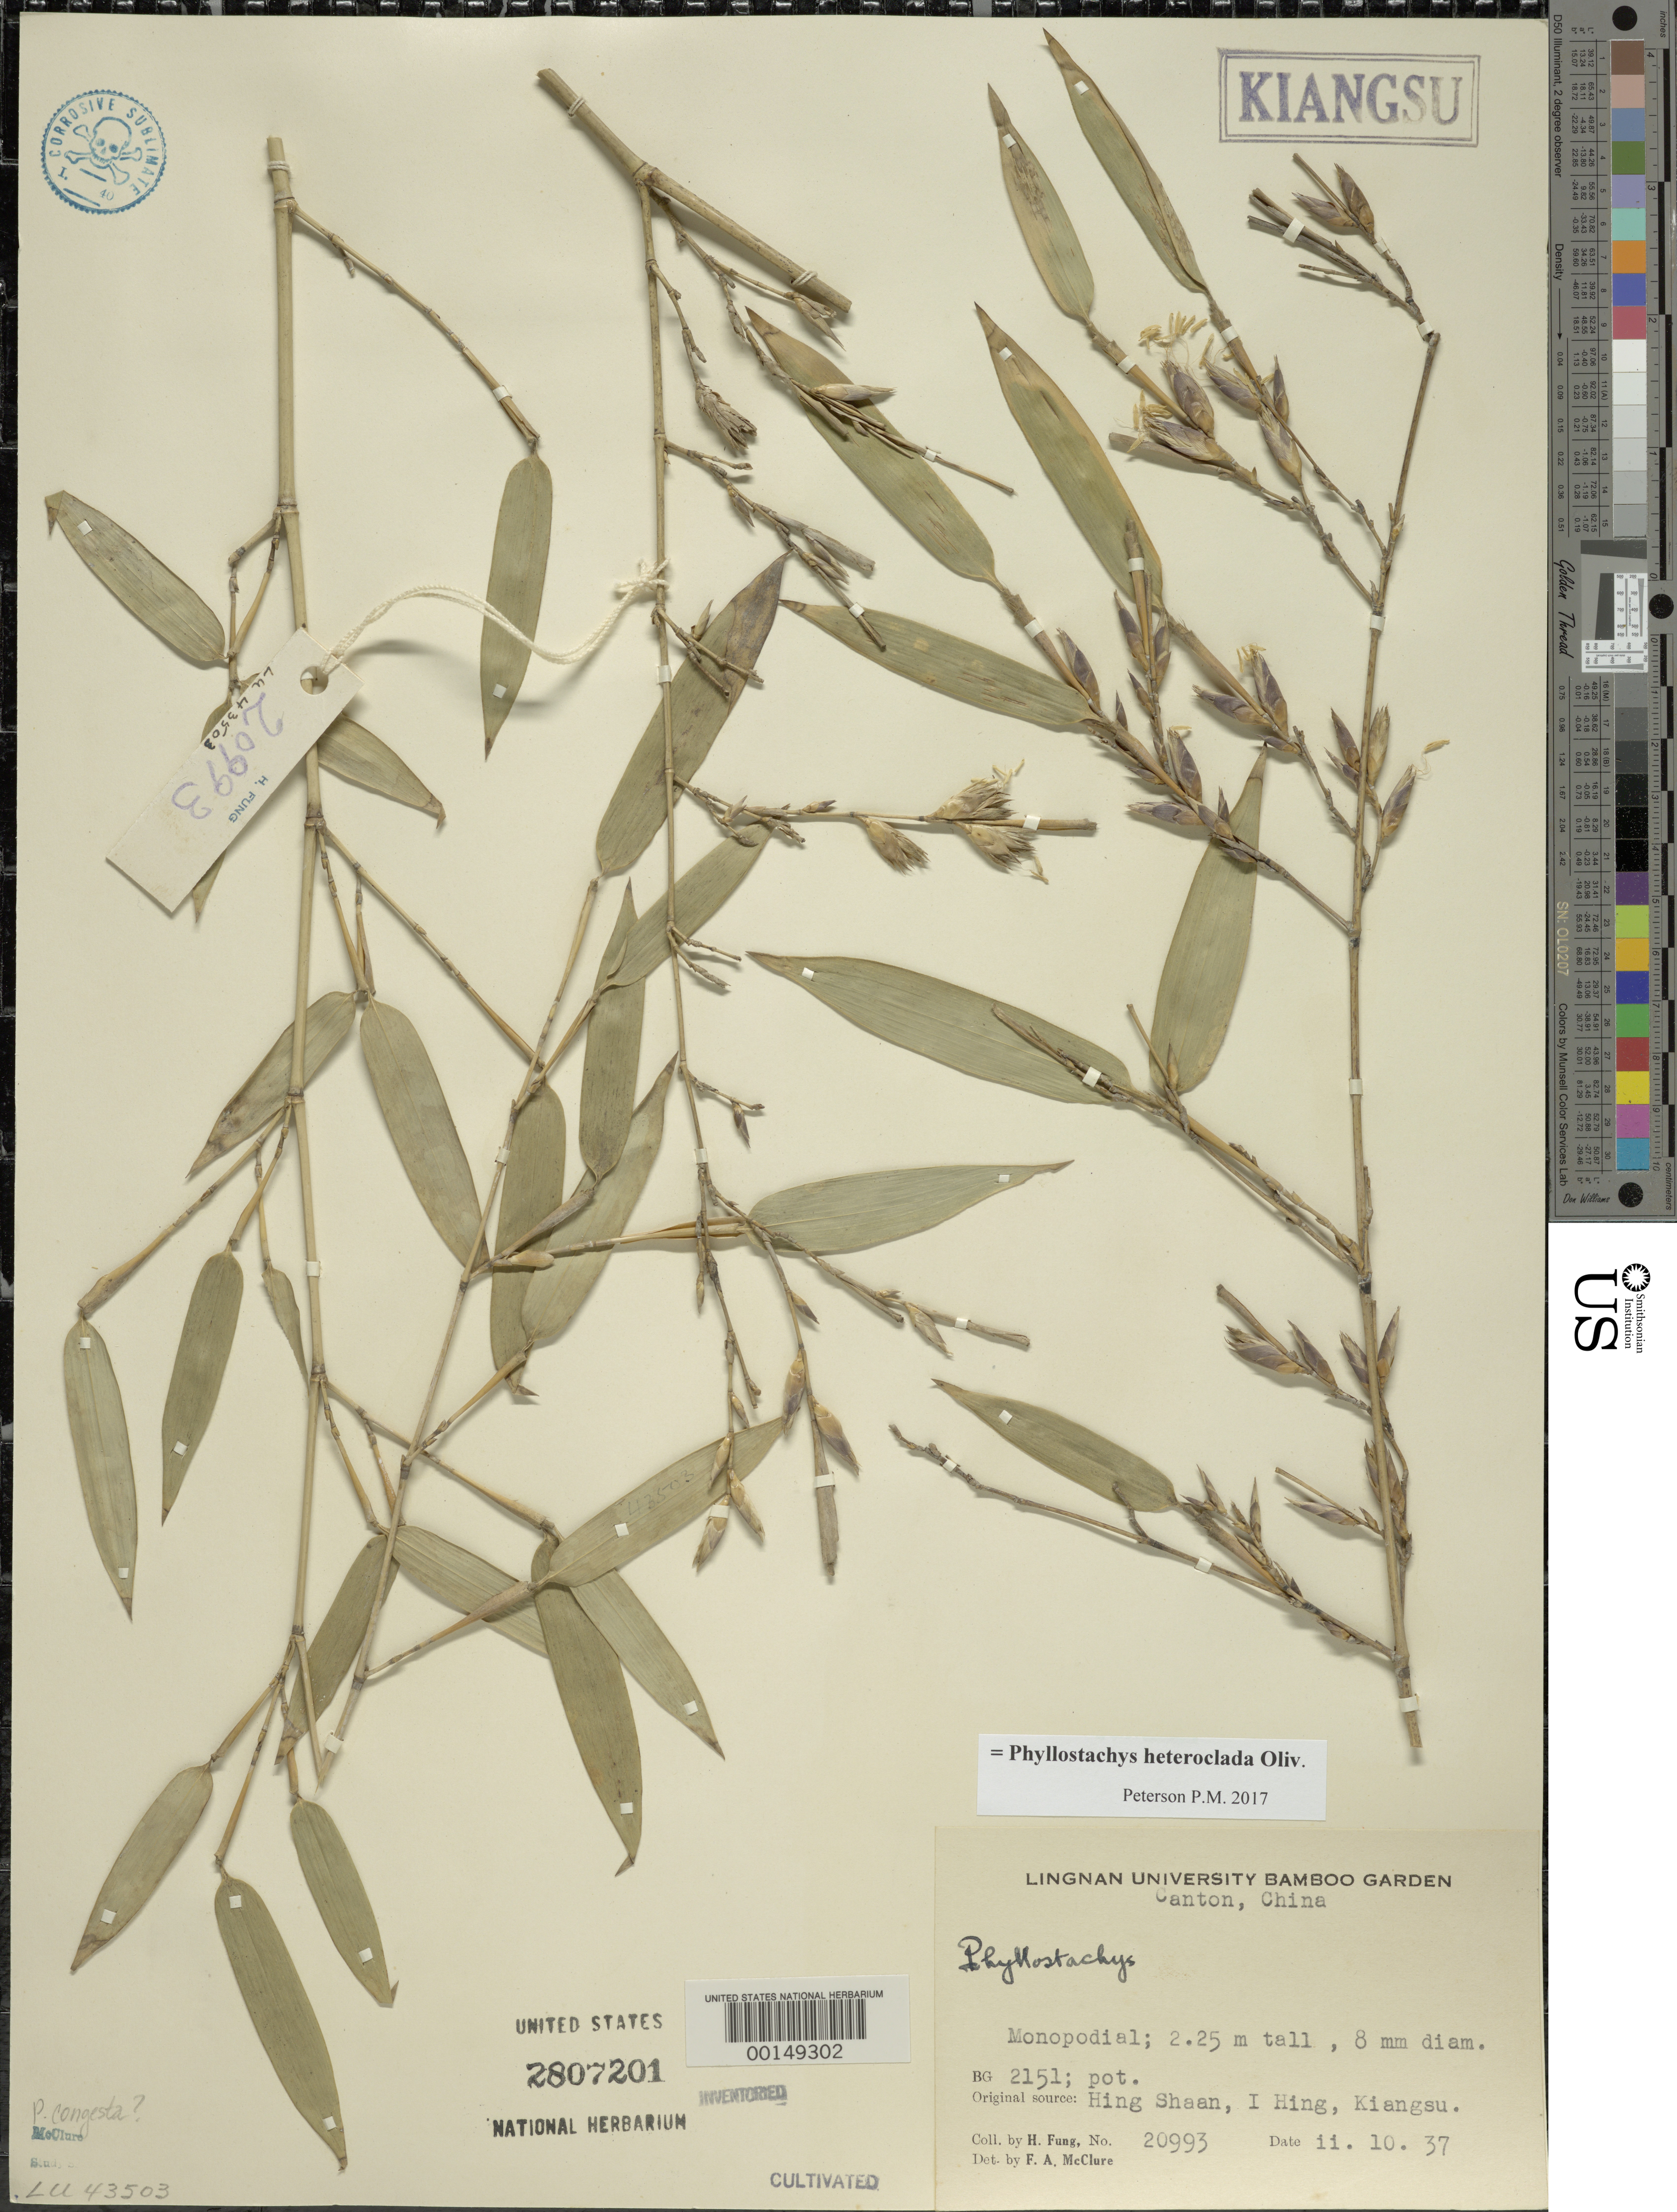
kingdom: Plantae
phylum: Tracheophyta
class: Liliopsida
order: Poales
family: Poaceae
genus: Phyllostachys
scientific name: Phyllostachys heteroclada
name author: Oliv.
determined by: Poaceae Reorganization Project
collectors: H. L. Fung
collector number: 20993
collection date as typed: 10 Feb 1937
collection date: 1937-02-10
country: China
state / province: Jiangsu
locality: Hing shaan, canton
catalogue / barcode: US 2807201